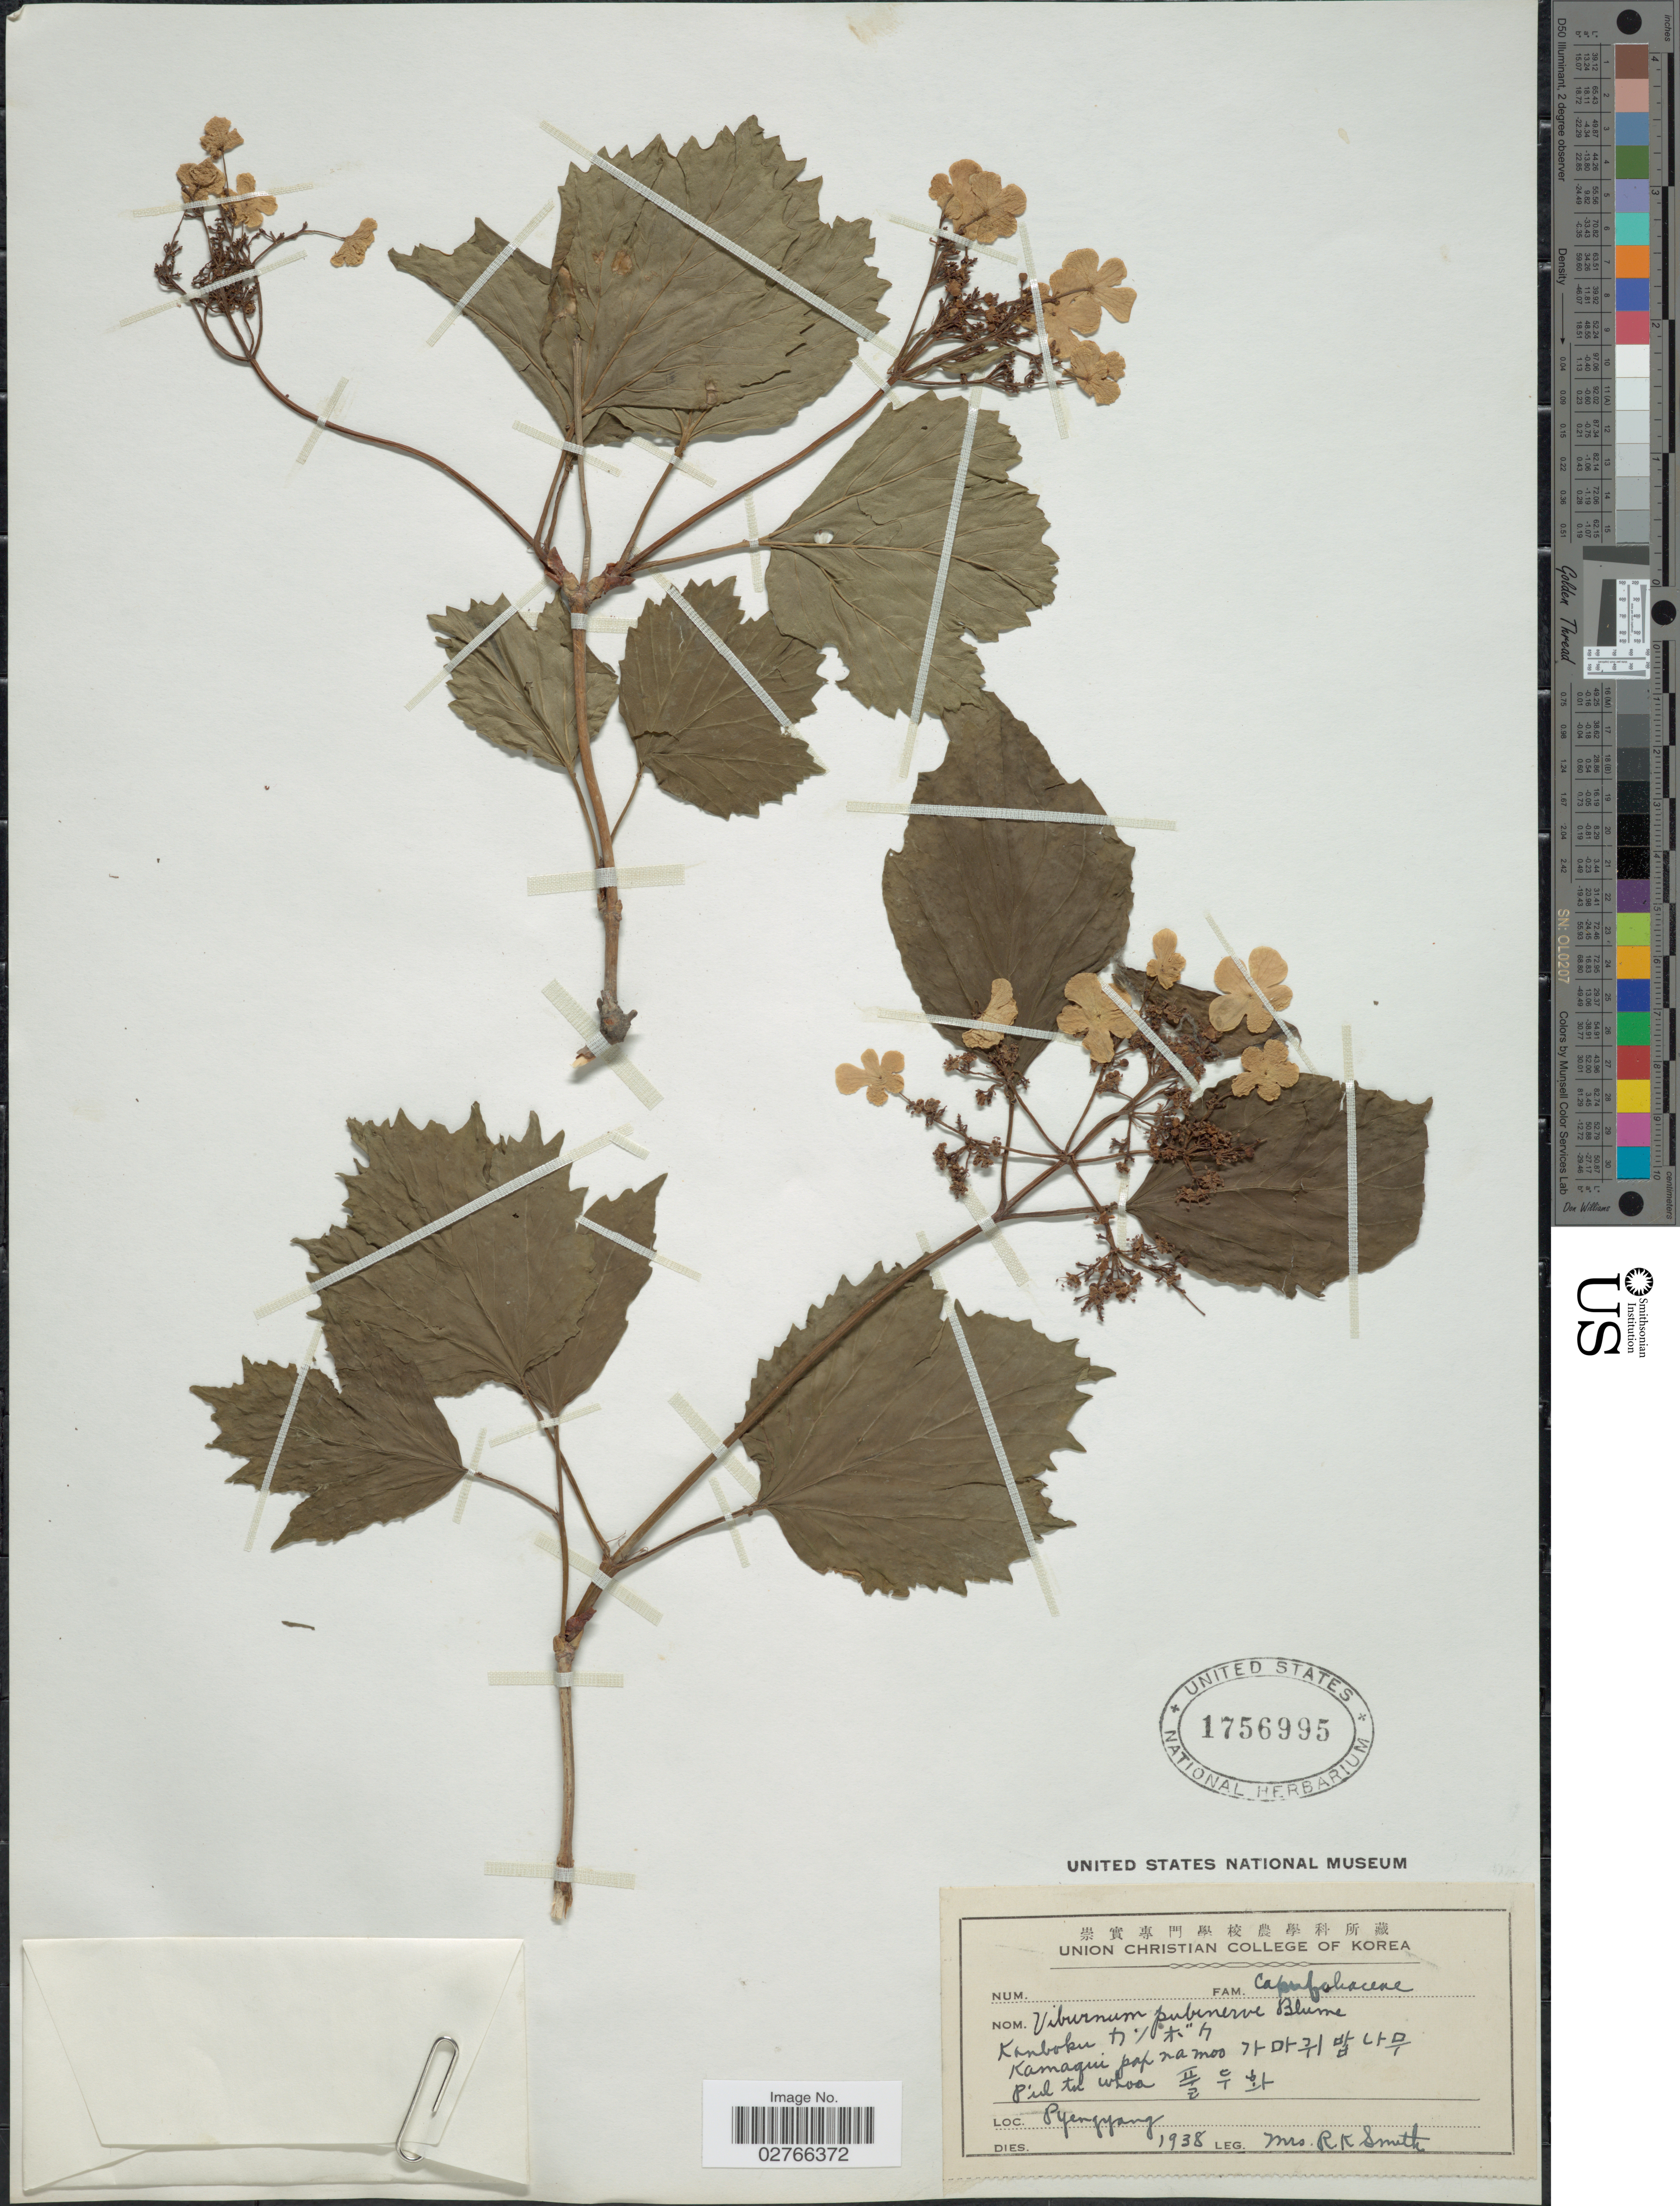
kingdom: Plantae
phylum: Tracheophyta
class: Magnoliopsida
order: Dipsacales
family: Viburnaceae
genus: Viburnum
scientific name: Viburnum pubinerve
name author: Blume ex Miq.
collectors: R. Smith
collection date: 1938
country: North Korea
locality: Pyongyang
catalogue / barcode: US 1756995